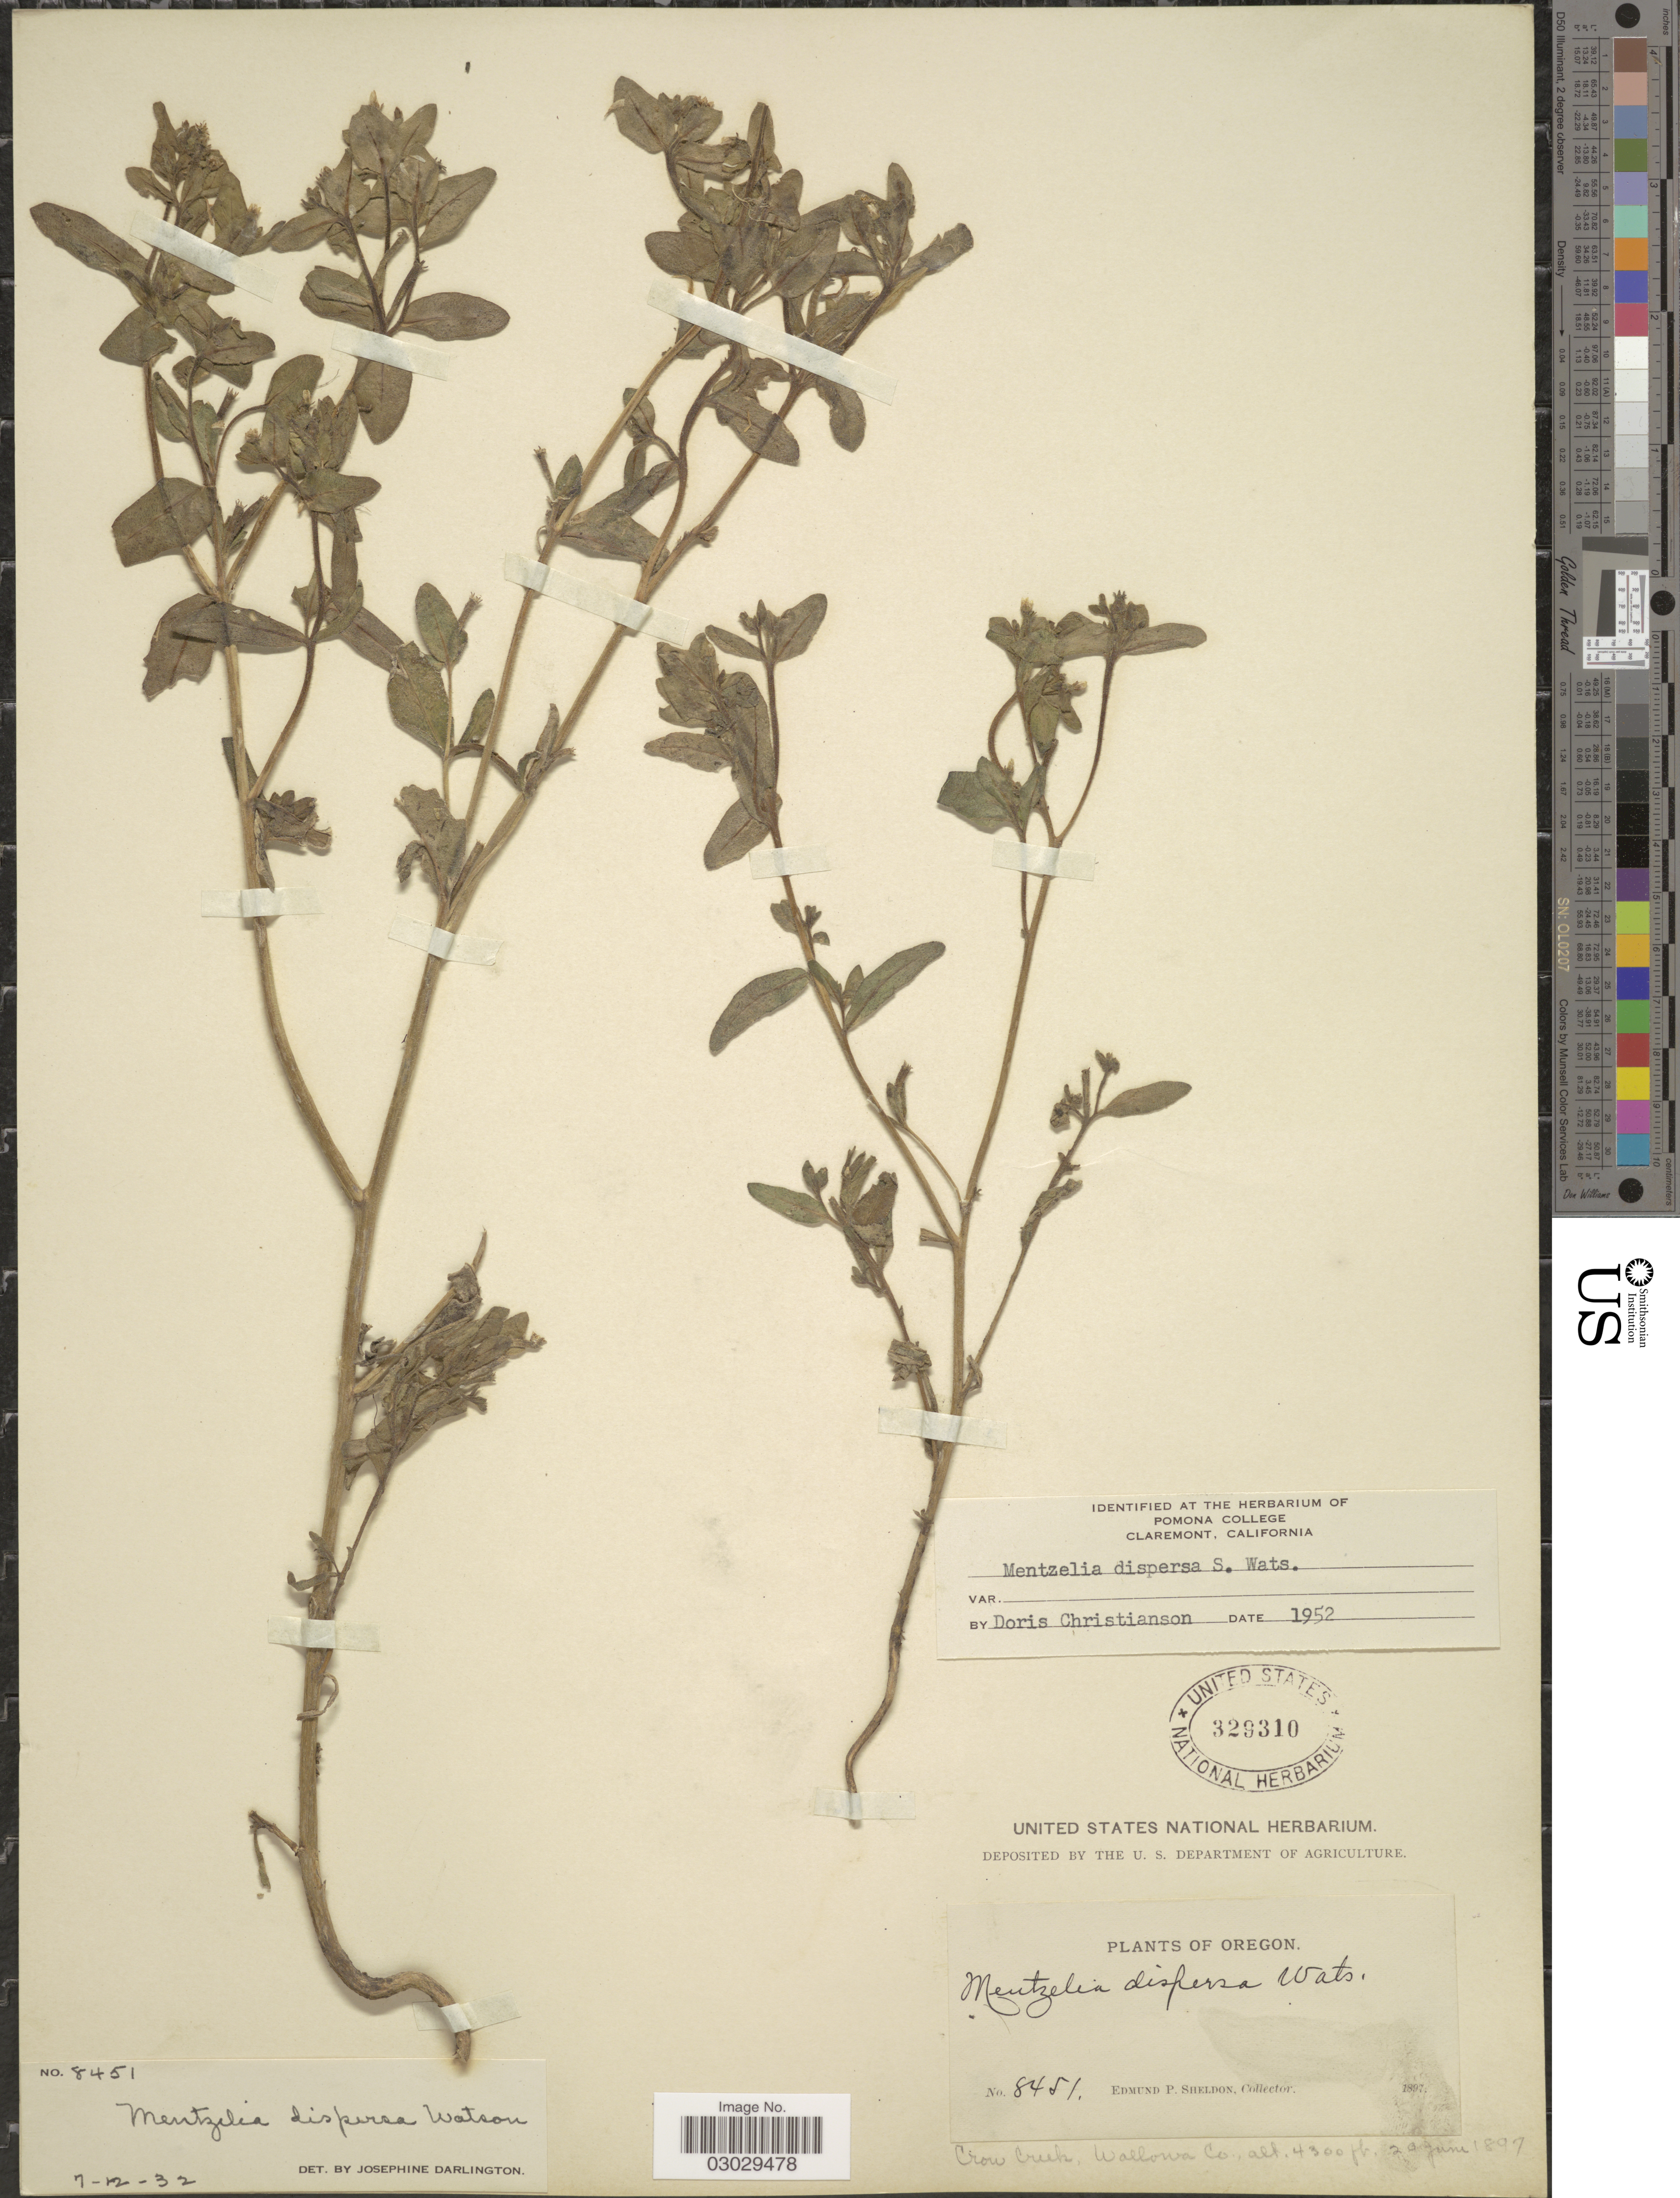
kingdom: Plantae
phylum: Tracheophyta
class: Magnoliopsida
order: Cornales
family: Loasaceae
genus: Mentzelia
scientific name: Mentzelia dispersa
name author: S. Watson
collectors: E. P. Sheldon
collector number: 8451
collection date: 1897-06-20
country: United States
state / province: Oregon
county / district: Wallowa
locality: Crow creek, Wallowa Co.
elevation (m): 1311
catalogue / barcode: US 329310